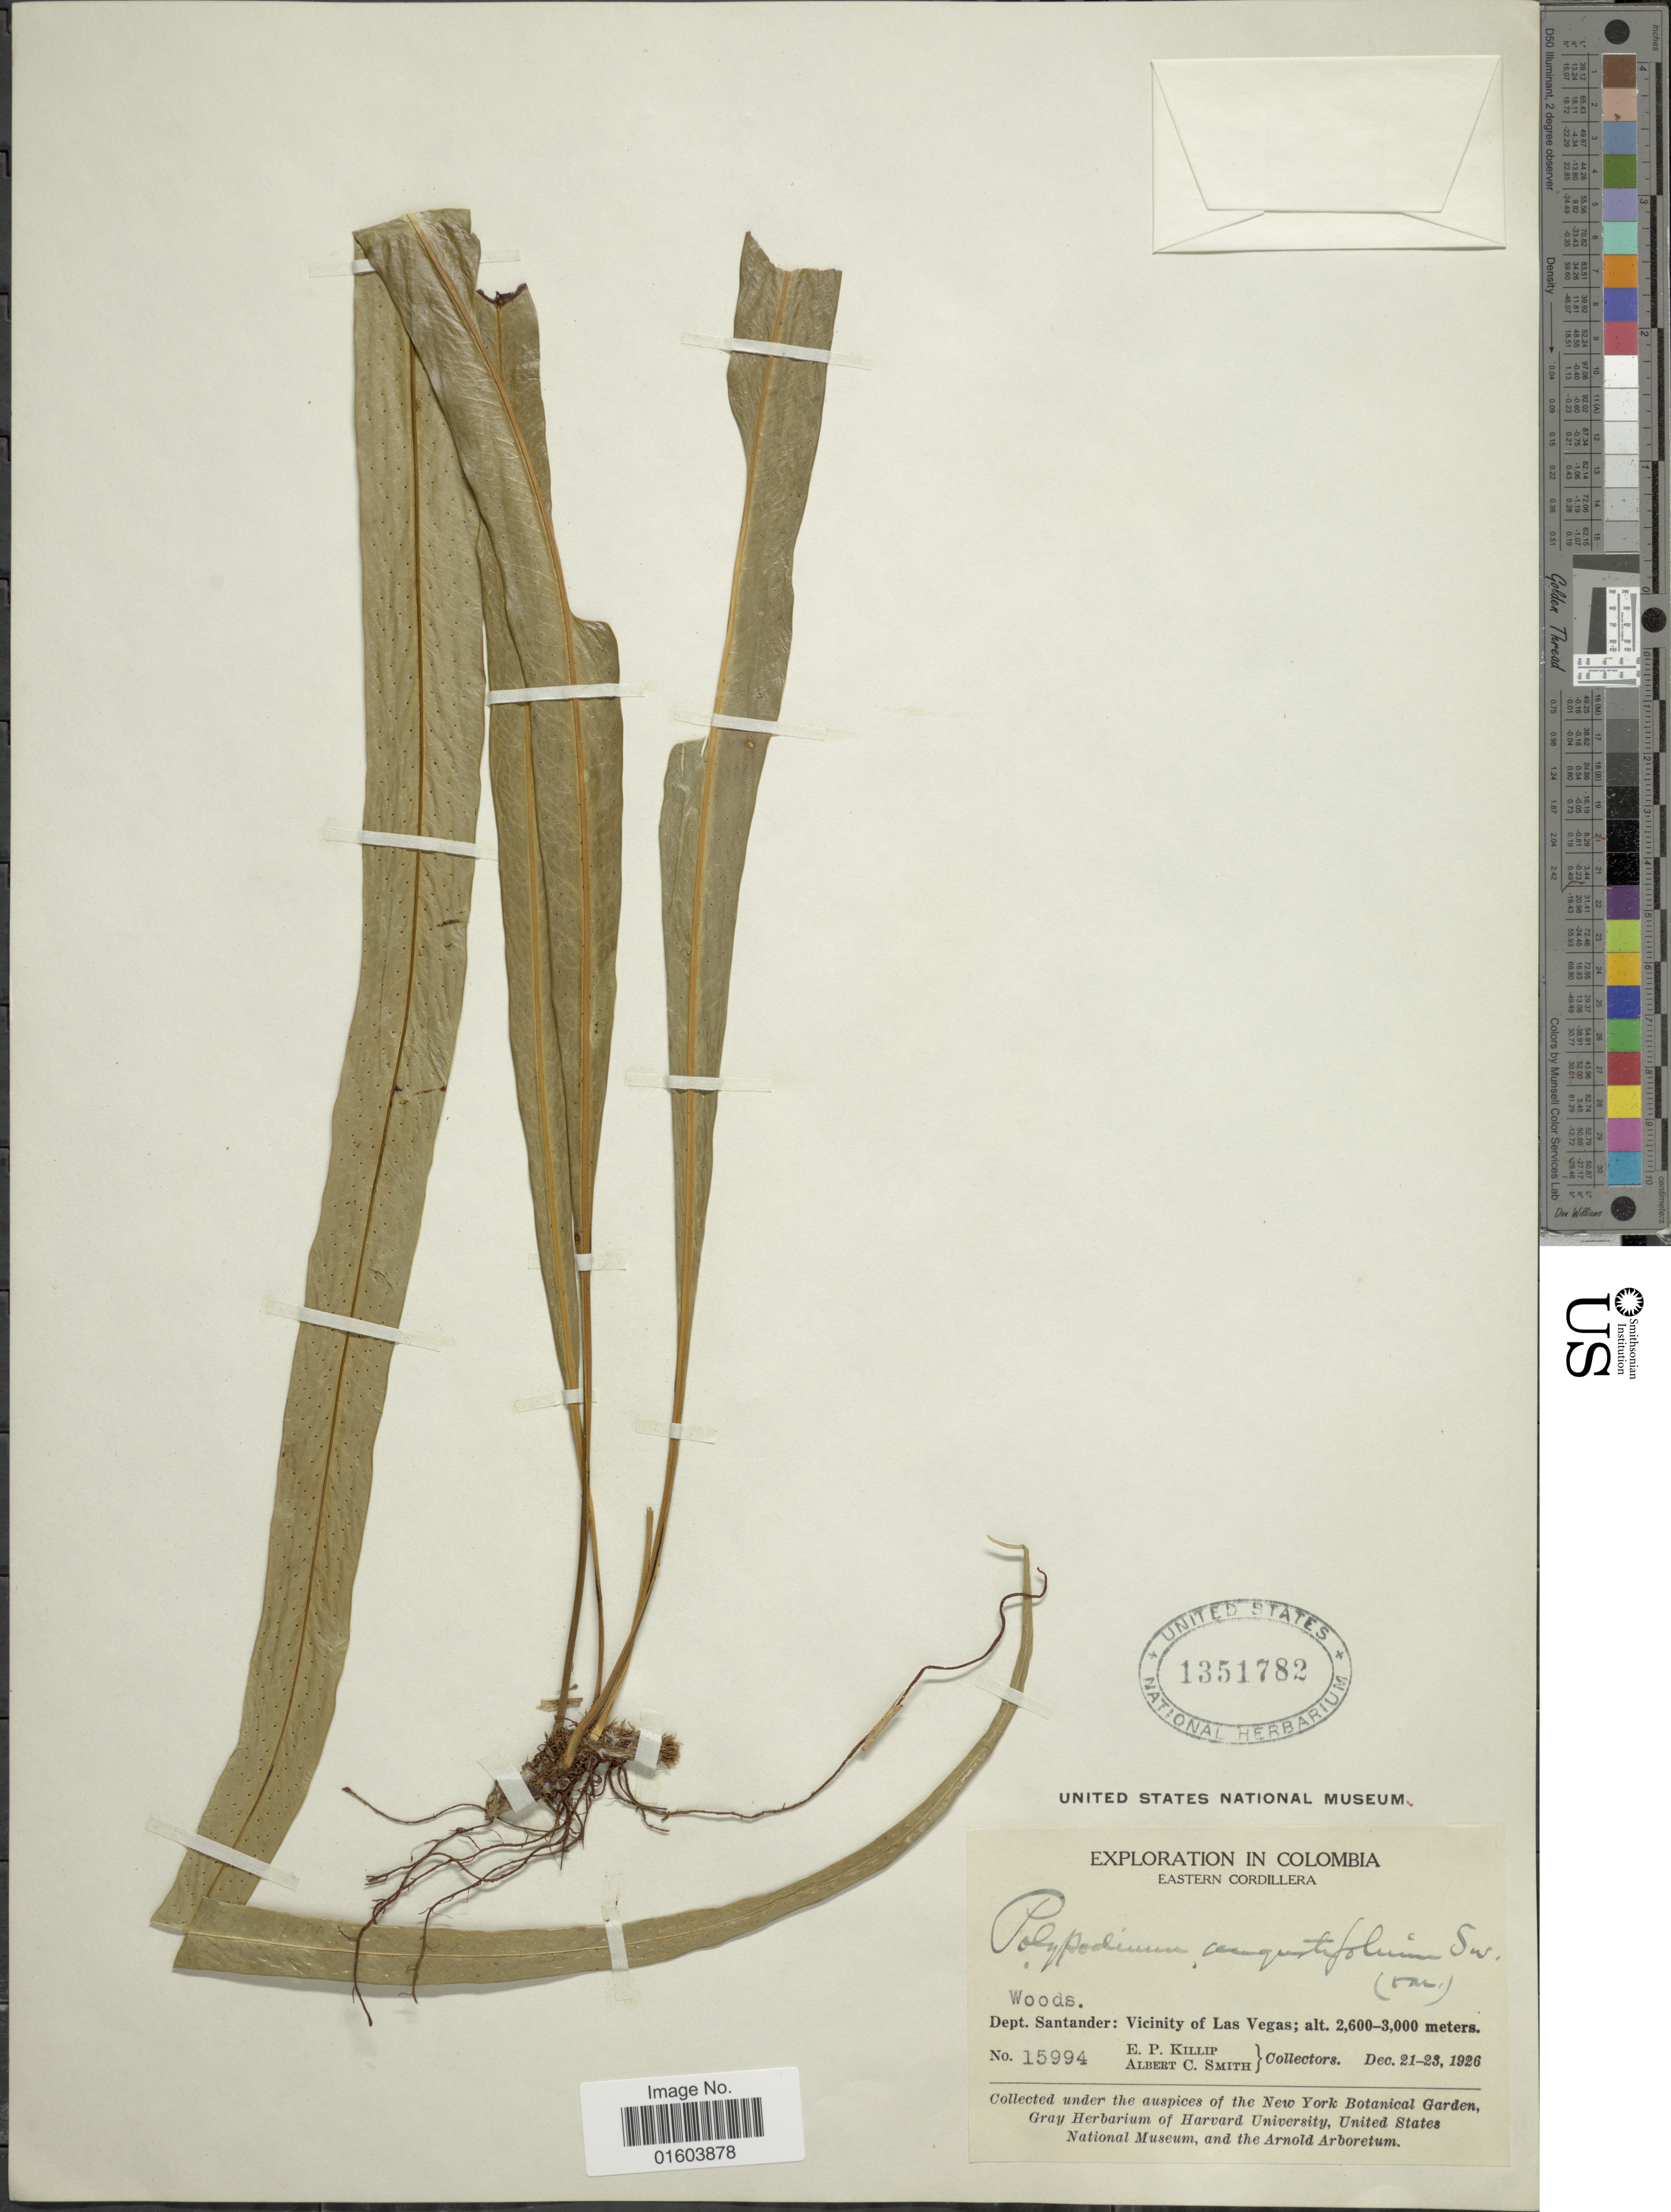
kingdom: Plantae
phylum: Tracheophyta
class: Polypodiopsida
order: Polypodiales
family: Polypodiaceae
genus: Campyloneurum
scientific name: Campyloneurum amphostenon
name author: (Kunze ex Klotzsch) Fée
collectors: E. P. Killip & A. C. Smith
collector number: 15994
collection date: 1926-12-21/1926-12-23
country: Colombia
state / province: Santander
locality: Dept. Santander: Vicinity of Las Vegas. Eastern Cordillera.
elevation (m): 2600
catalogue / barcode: US 1351782